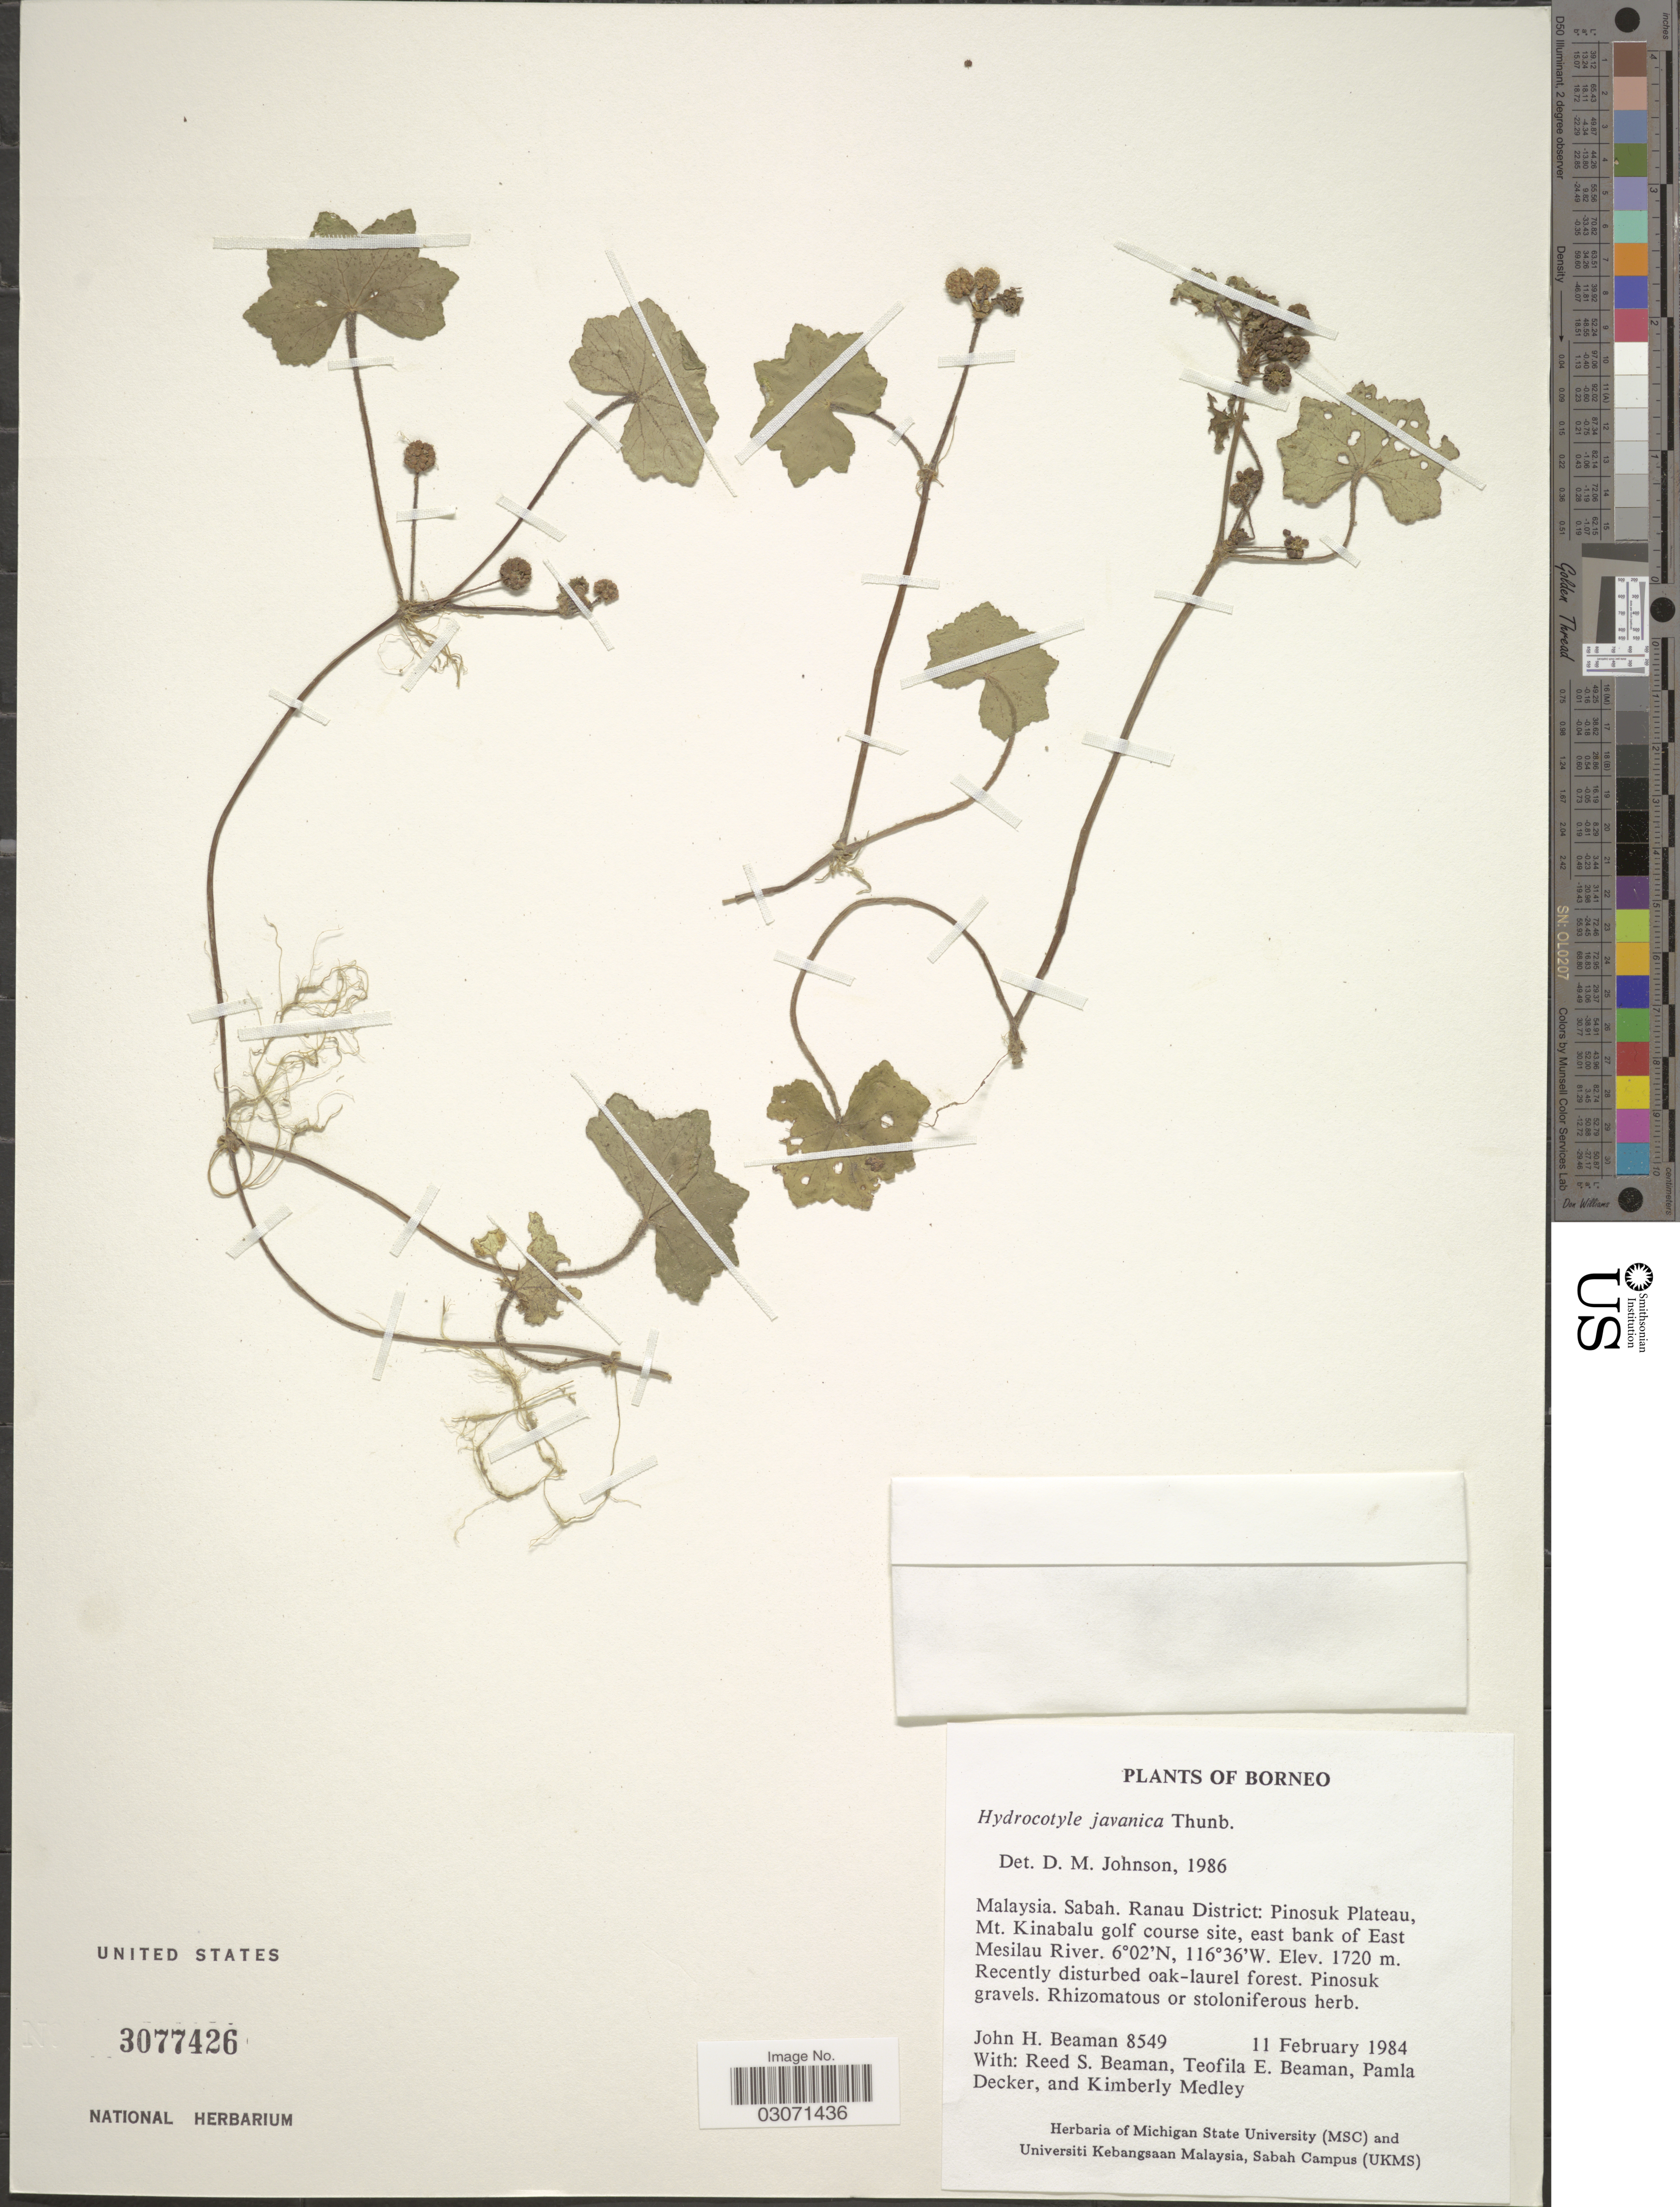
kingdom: Plantae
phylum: Tracheophyta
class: Magnoliopsida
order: Apiales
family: Araliaceae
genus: Hydrocotyle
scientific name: Hydrocotyle javanica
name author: Thunb.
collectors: J. H. Beaman, R. S. Beaman, T. E. Beaman, P. Decker & K. Medley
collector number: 8549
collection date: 1984-02-11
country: Malaysia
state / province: Sabah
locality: Borneo. Ranau District: Pinosuk Plateau, Mt. Kinabalu golf course site, east bank of East Mesilau River.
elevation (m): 1720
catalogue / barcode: US 3077426